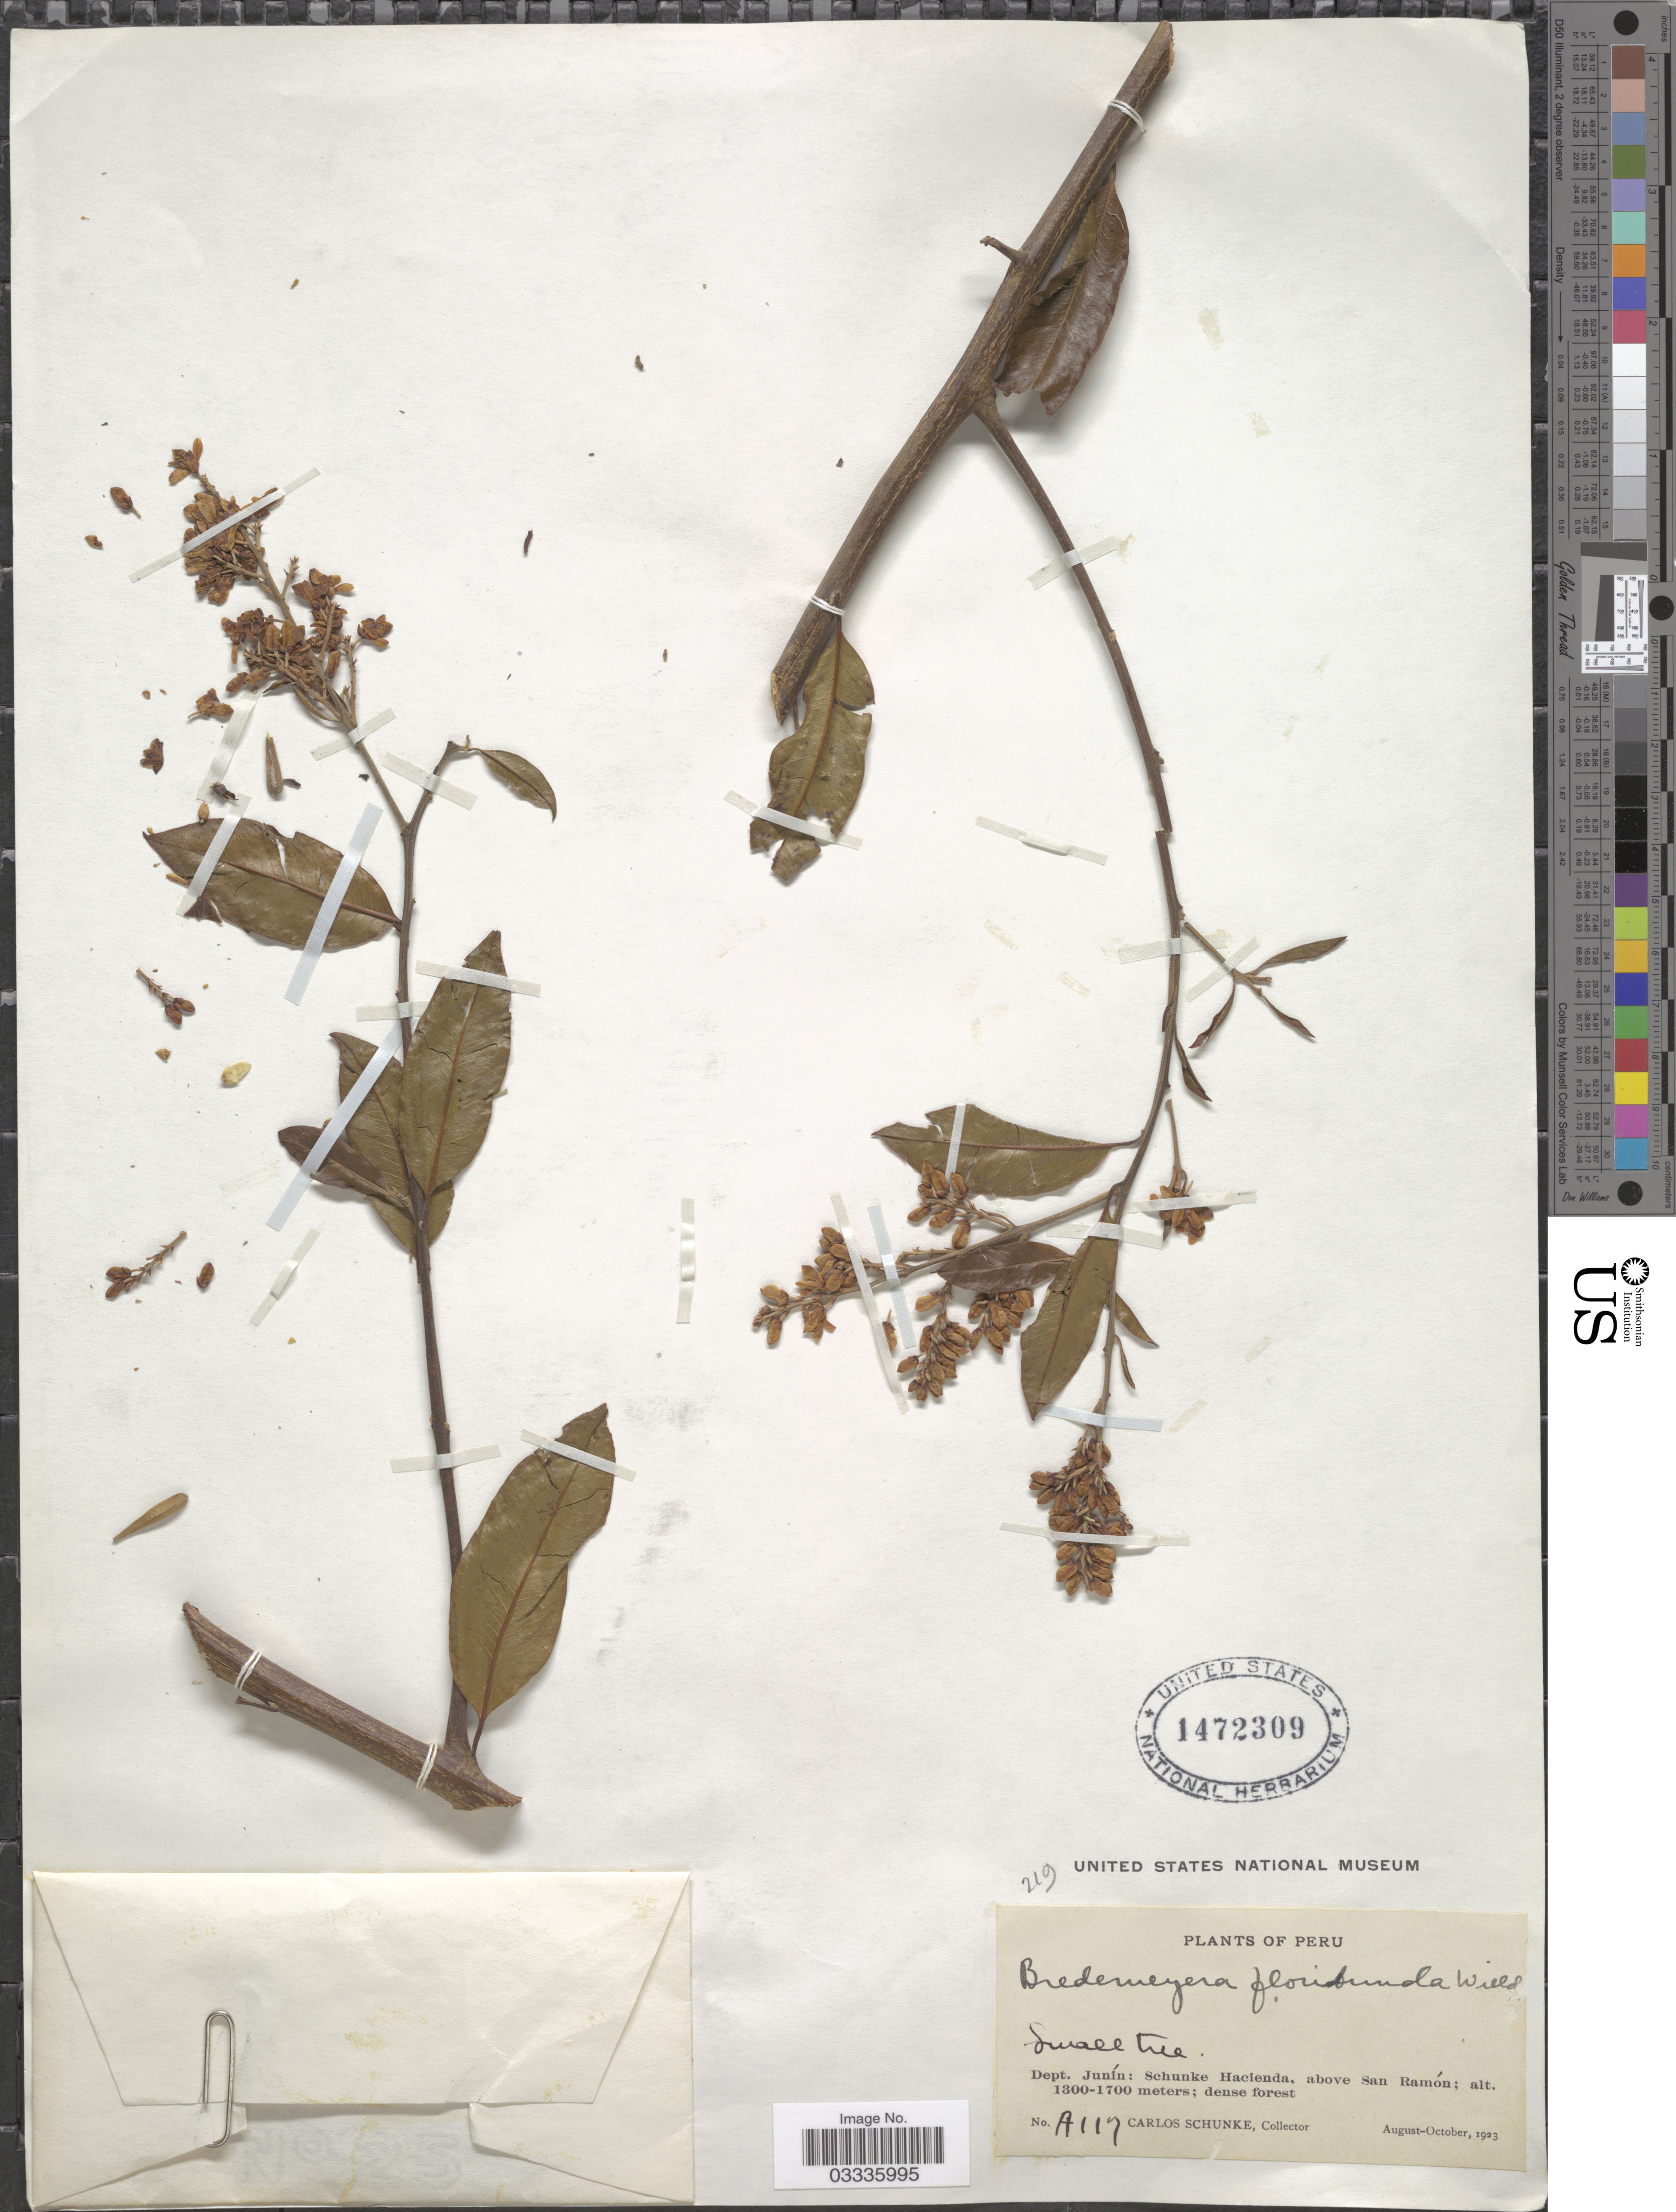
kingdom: Plantae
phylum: Tracheophyta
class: Magnoliopsida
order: Fabales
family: Polygalaceae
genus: Bredemeyera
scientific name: Bredemeyera floribunda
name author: Willd.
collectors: C. Schunke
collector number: A117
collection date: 1923-08/1923-10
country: Peru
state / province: Junín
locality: Dept. Junín: Schunke Hacienda, above San Ramón.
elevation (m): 1300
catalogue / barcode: US 1472309